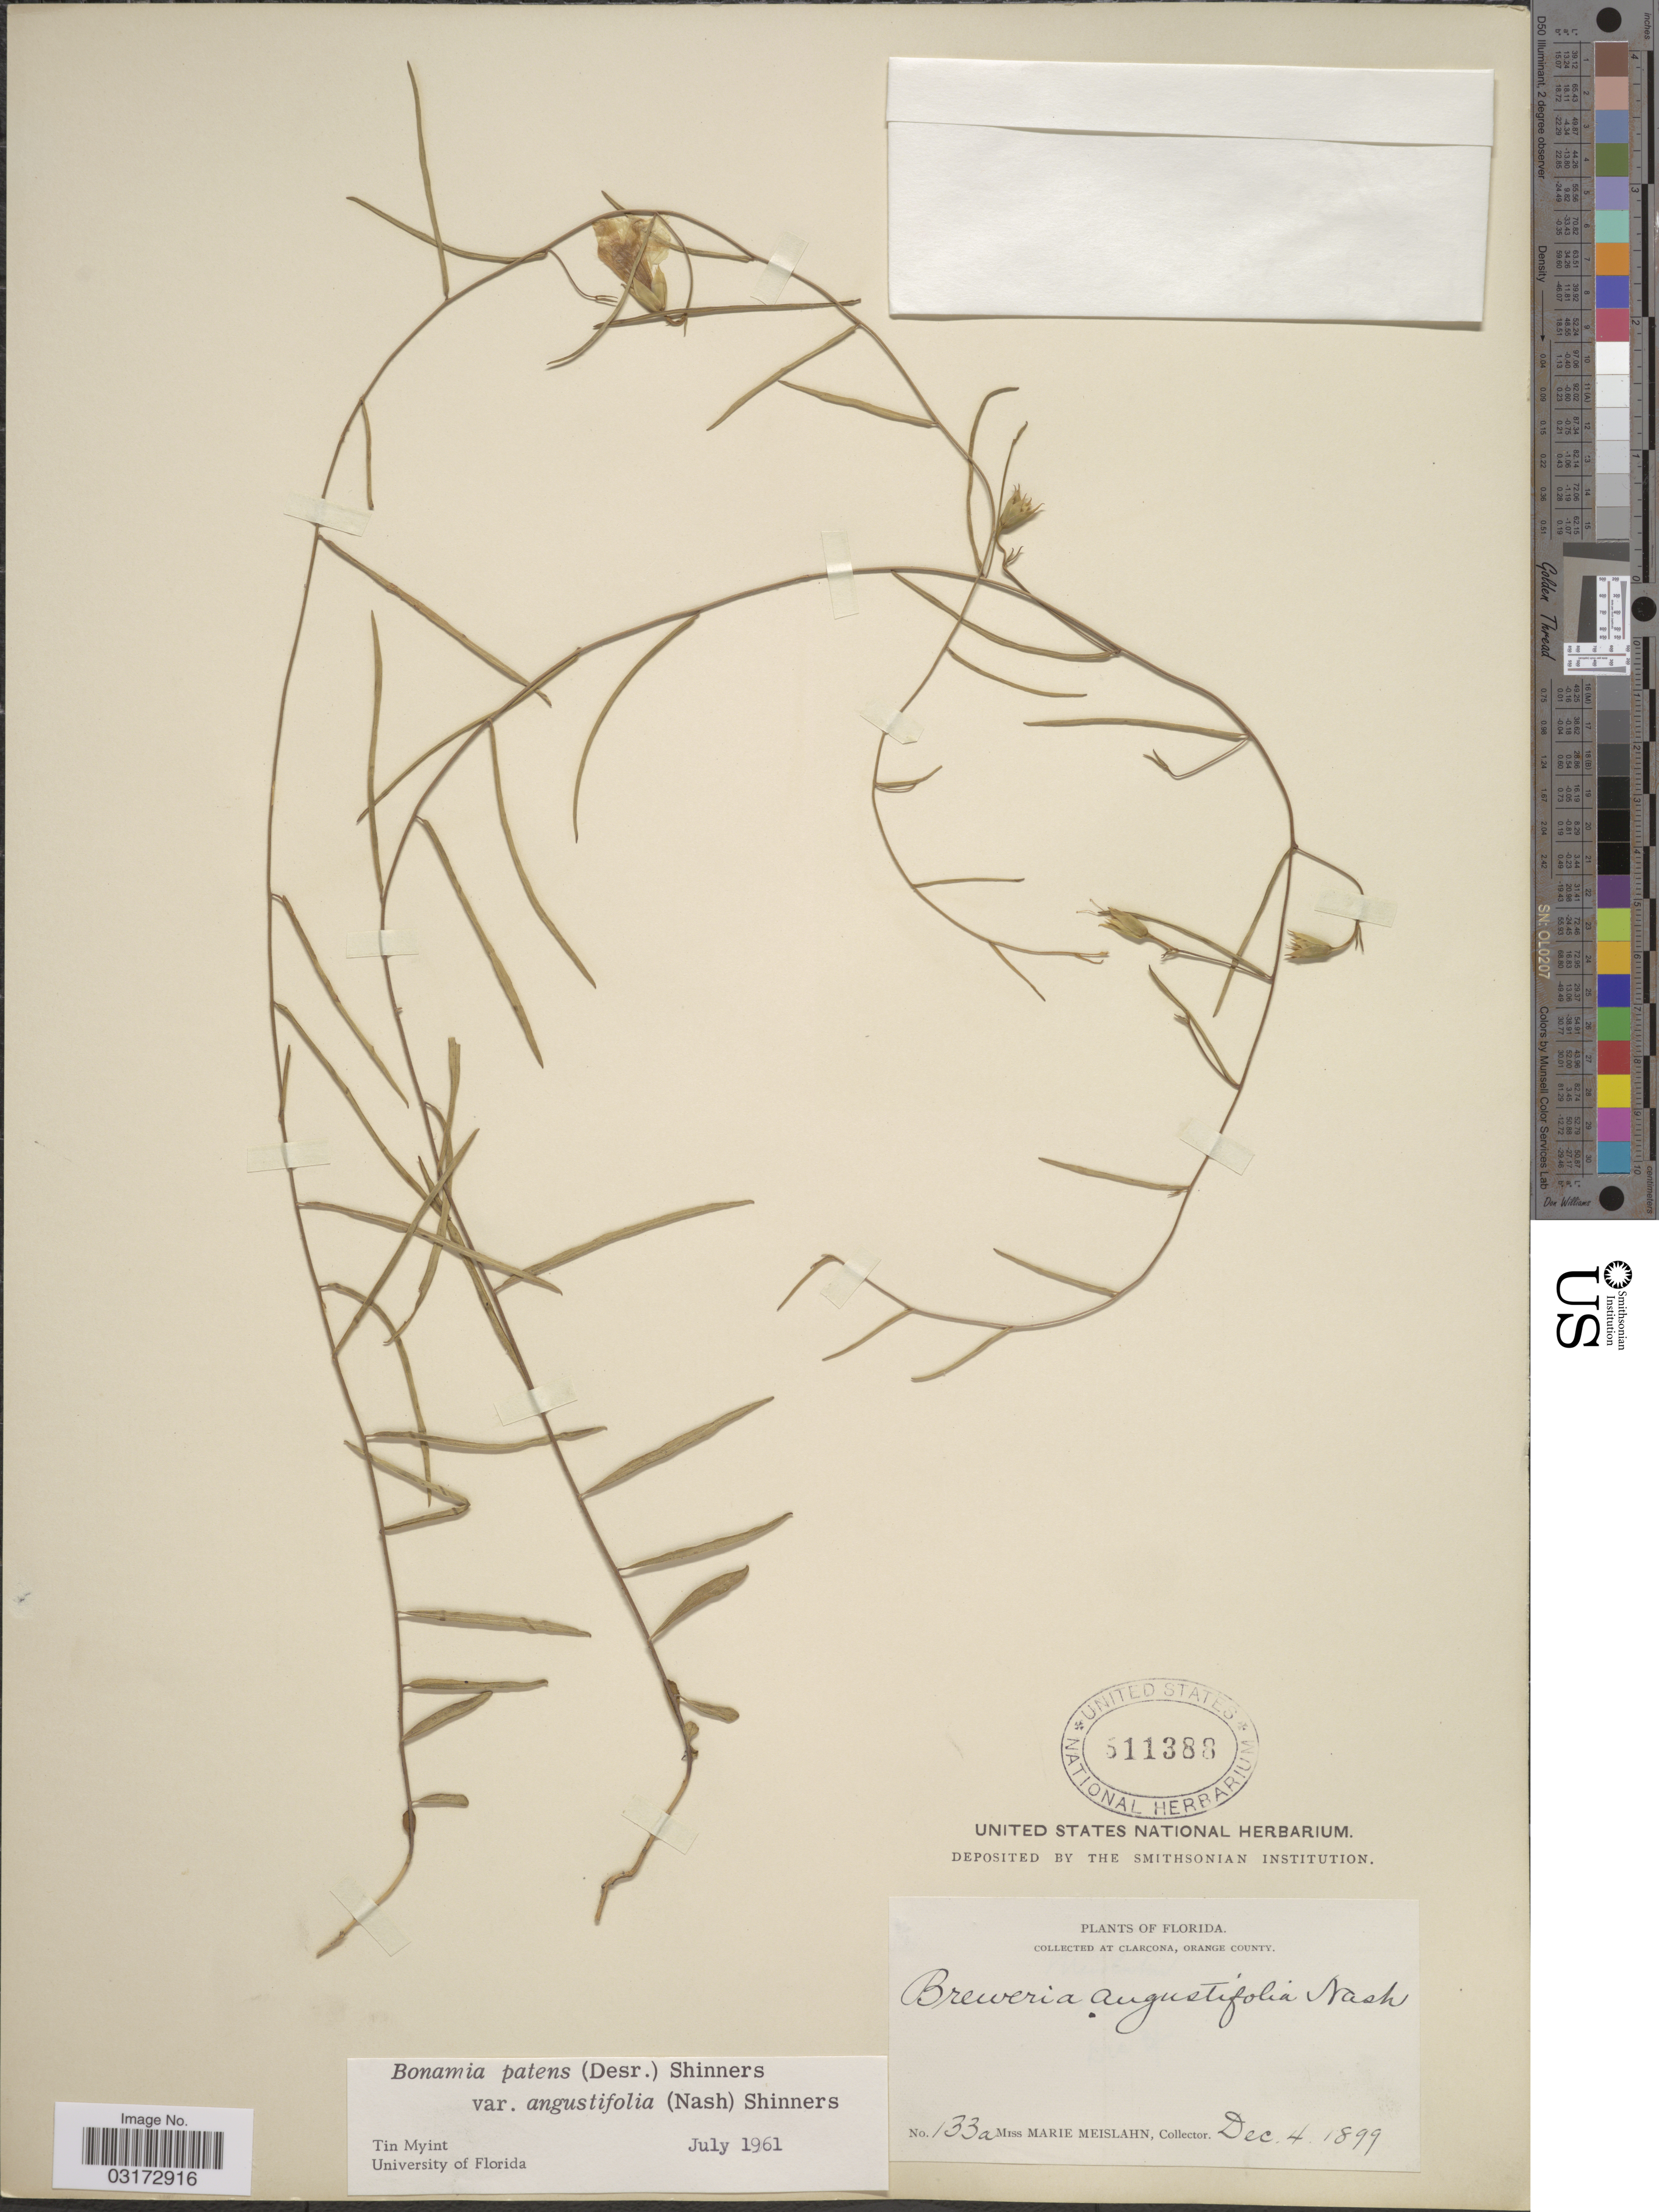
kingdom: Plantae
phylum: Tracheophyta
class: Magnoliopsida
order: Solanales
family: Convolvulaceae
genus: Stylisma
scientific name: Stylisma angustifolia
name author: (Nash) House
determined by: Strong, Mark T., (BOT), Smithsonian Institution - National Museum of Natural History (UNITED STATES)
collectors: M. Meislahn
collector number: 133a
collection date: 1899-12-04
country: United States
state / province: Florida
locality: At Clarcona, Orange County.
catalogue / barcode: US 511388